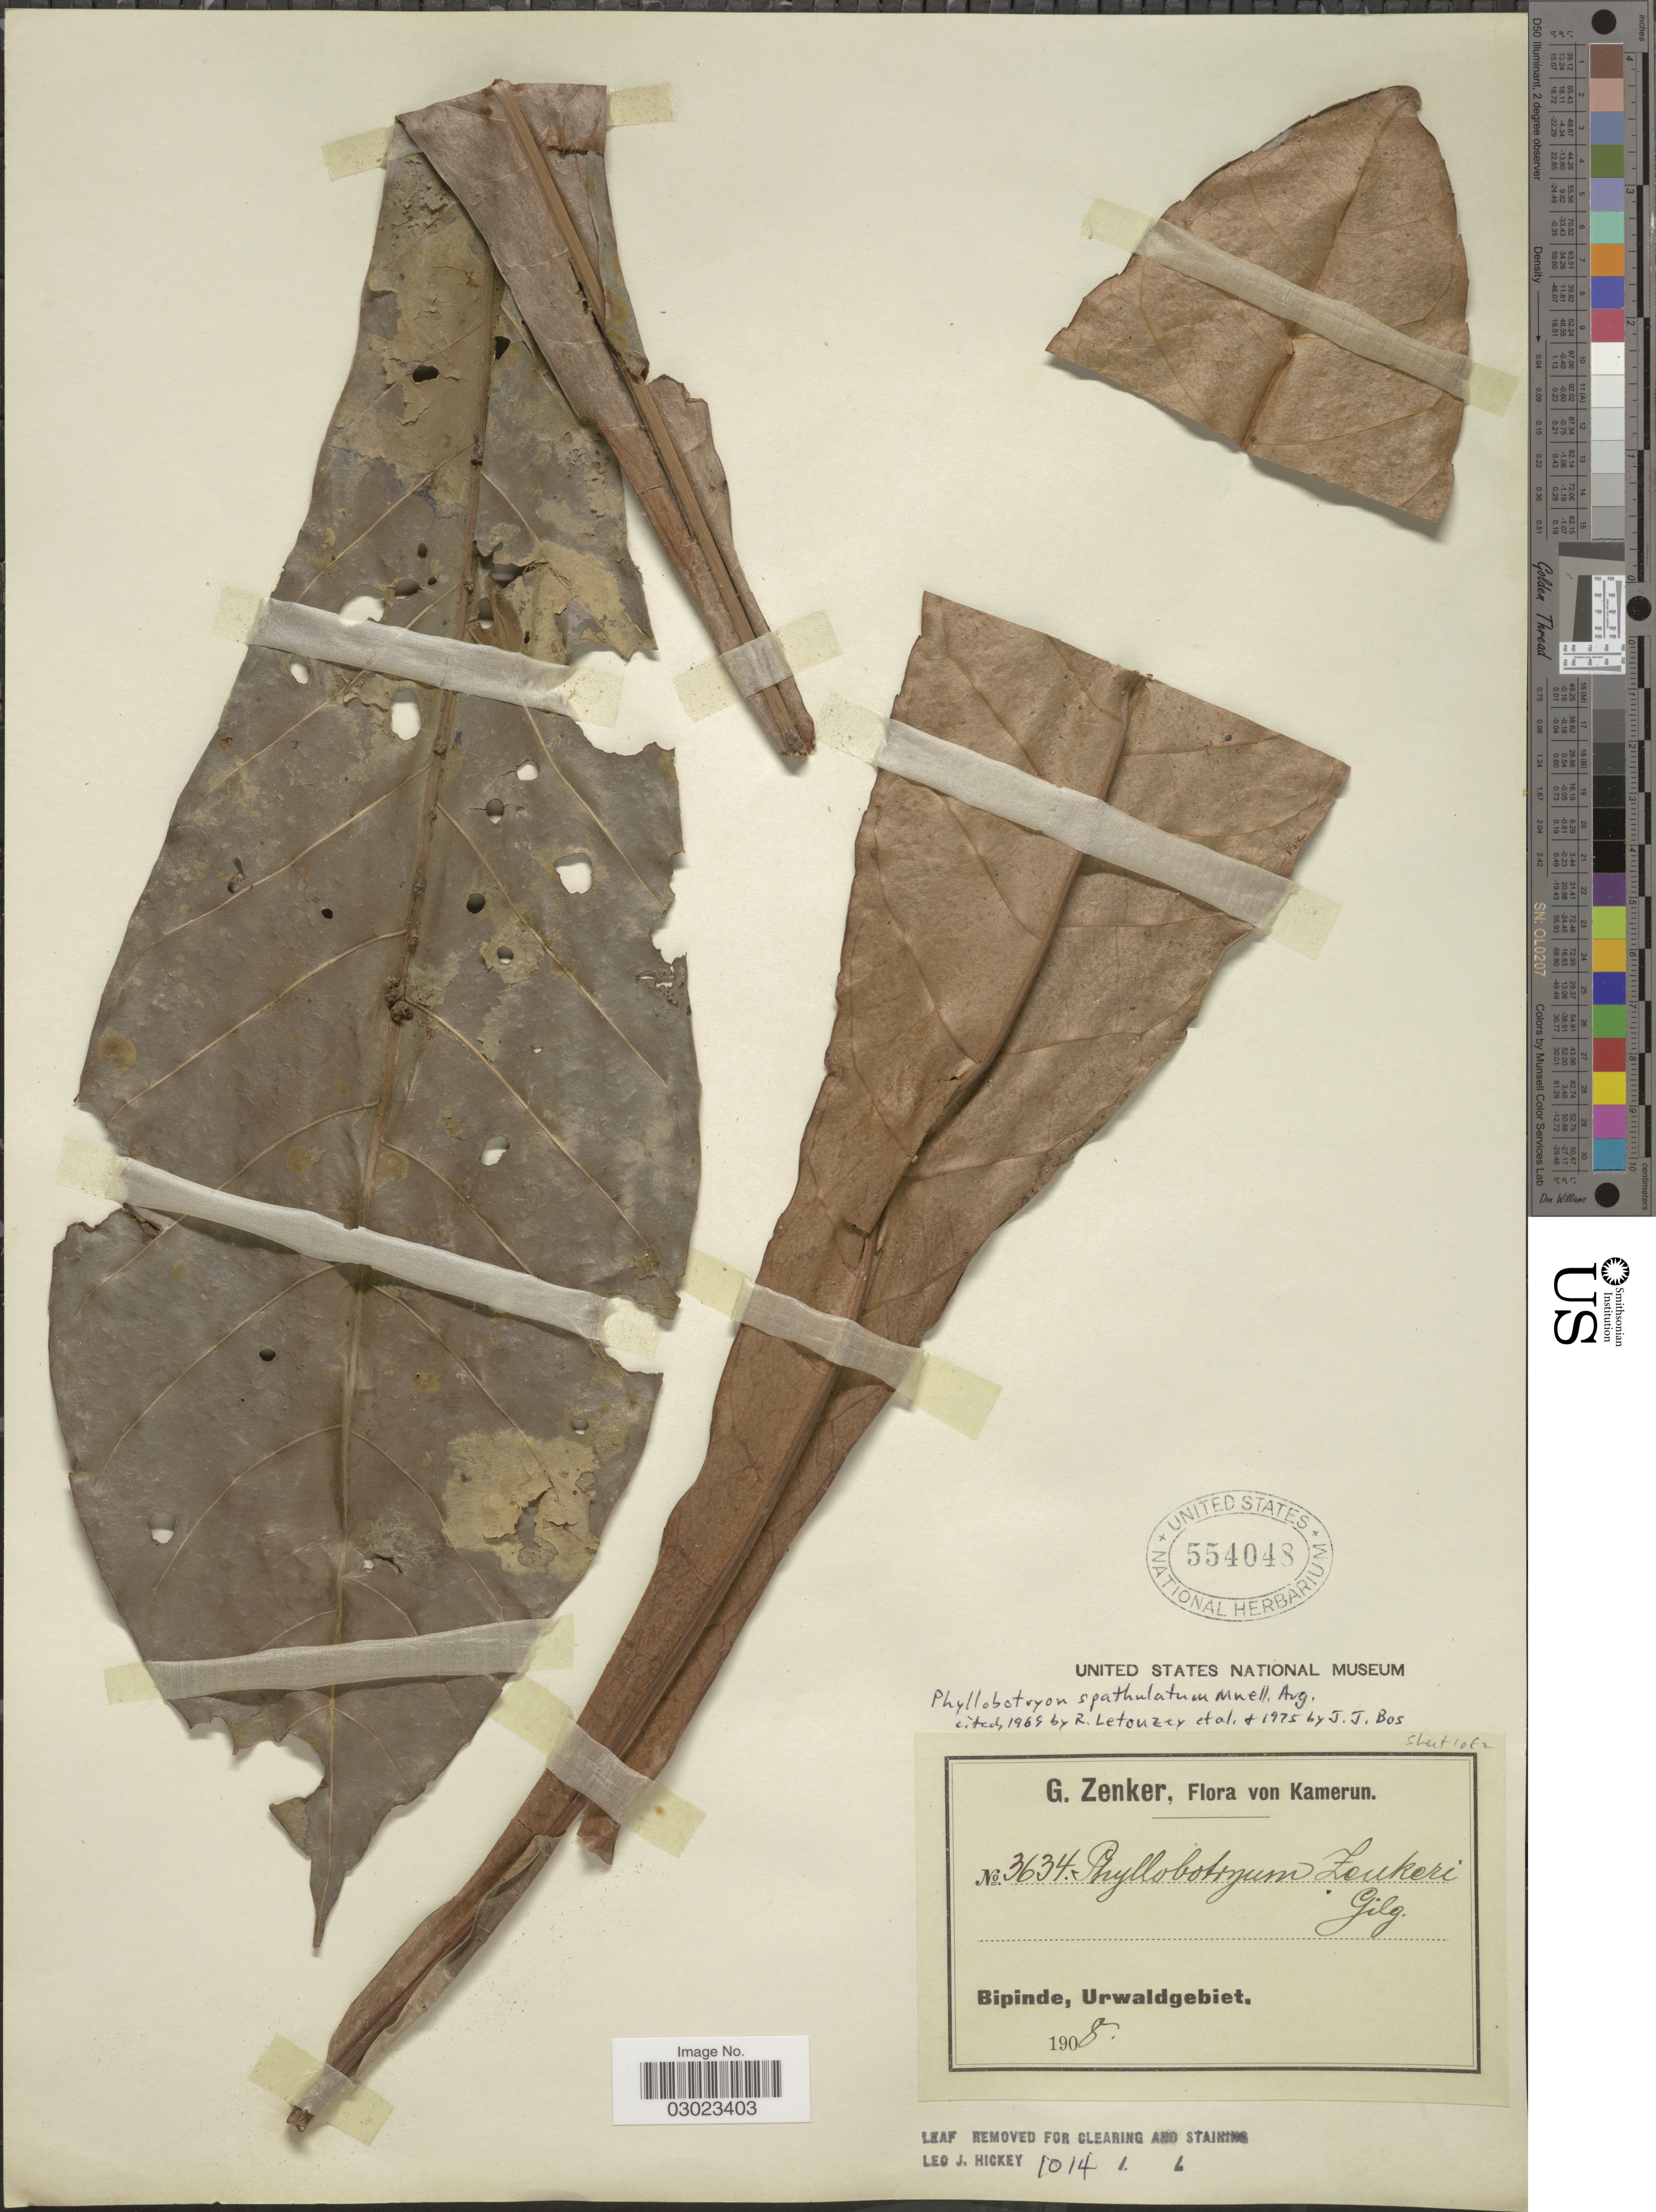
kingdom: Plantae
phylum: Tracheophyta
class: Magnoliopsida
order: Malpighiales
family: Salicaceae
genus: Phyllobotryon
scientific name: Phyllobotryon spathulatum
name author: Müll. Arg.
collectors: G. A. Zenker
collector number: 3634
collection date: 1908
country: Cameroon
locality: Kamerun, Bipinde, Urwaldgebiet.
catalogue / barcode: US 554048